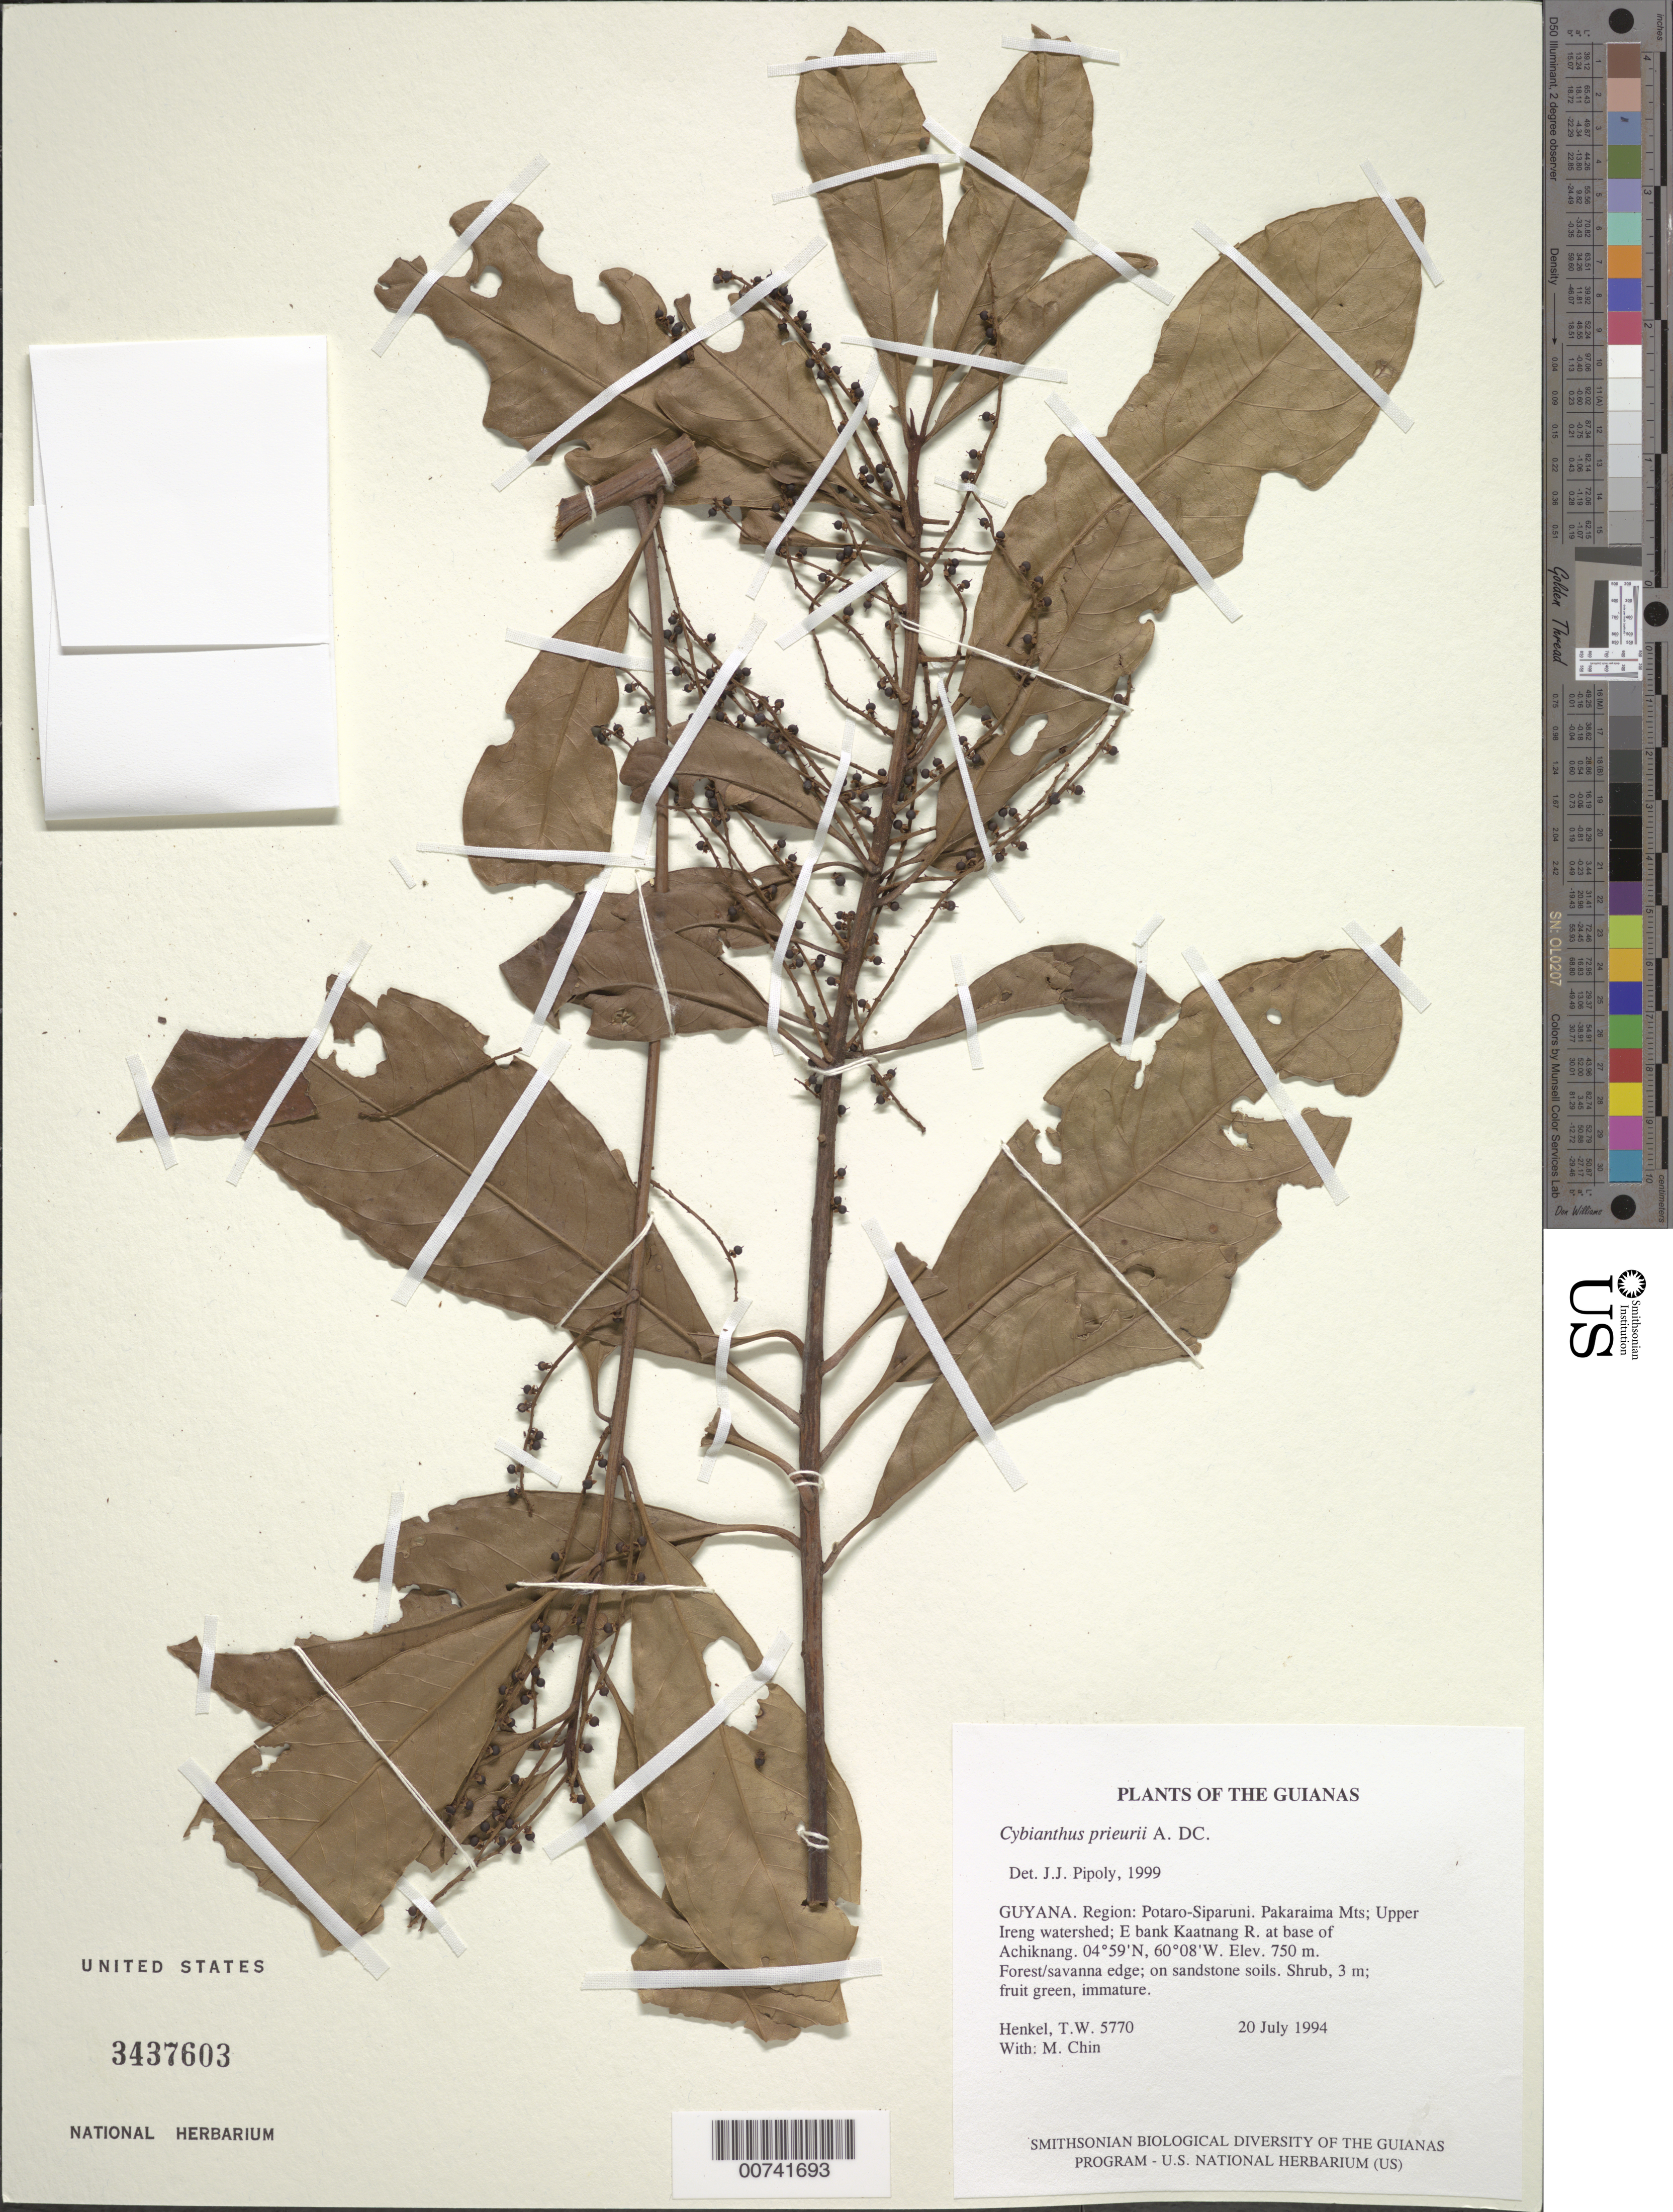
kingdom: Plantae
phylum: Tracheophyta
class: Magnoliopsida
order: Ericales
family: Primulaceae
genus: Cybianthus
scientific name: Cybianthus prieurii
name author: A. DC.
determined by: Pipoly, J. J., III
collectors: T. Henkel & M. Chin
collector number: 5770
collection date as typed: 20 July 1994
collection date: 1994-07-20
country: Guyana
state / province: Potaro-Siparuni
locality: Pakaraima Mts; Upper Ireng watershed; E bank Kaatnang R. at base of Achiknang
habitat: Forest/savanna edge; on sandstone soils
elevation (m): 750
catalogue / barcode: US 3437603